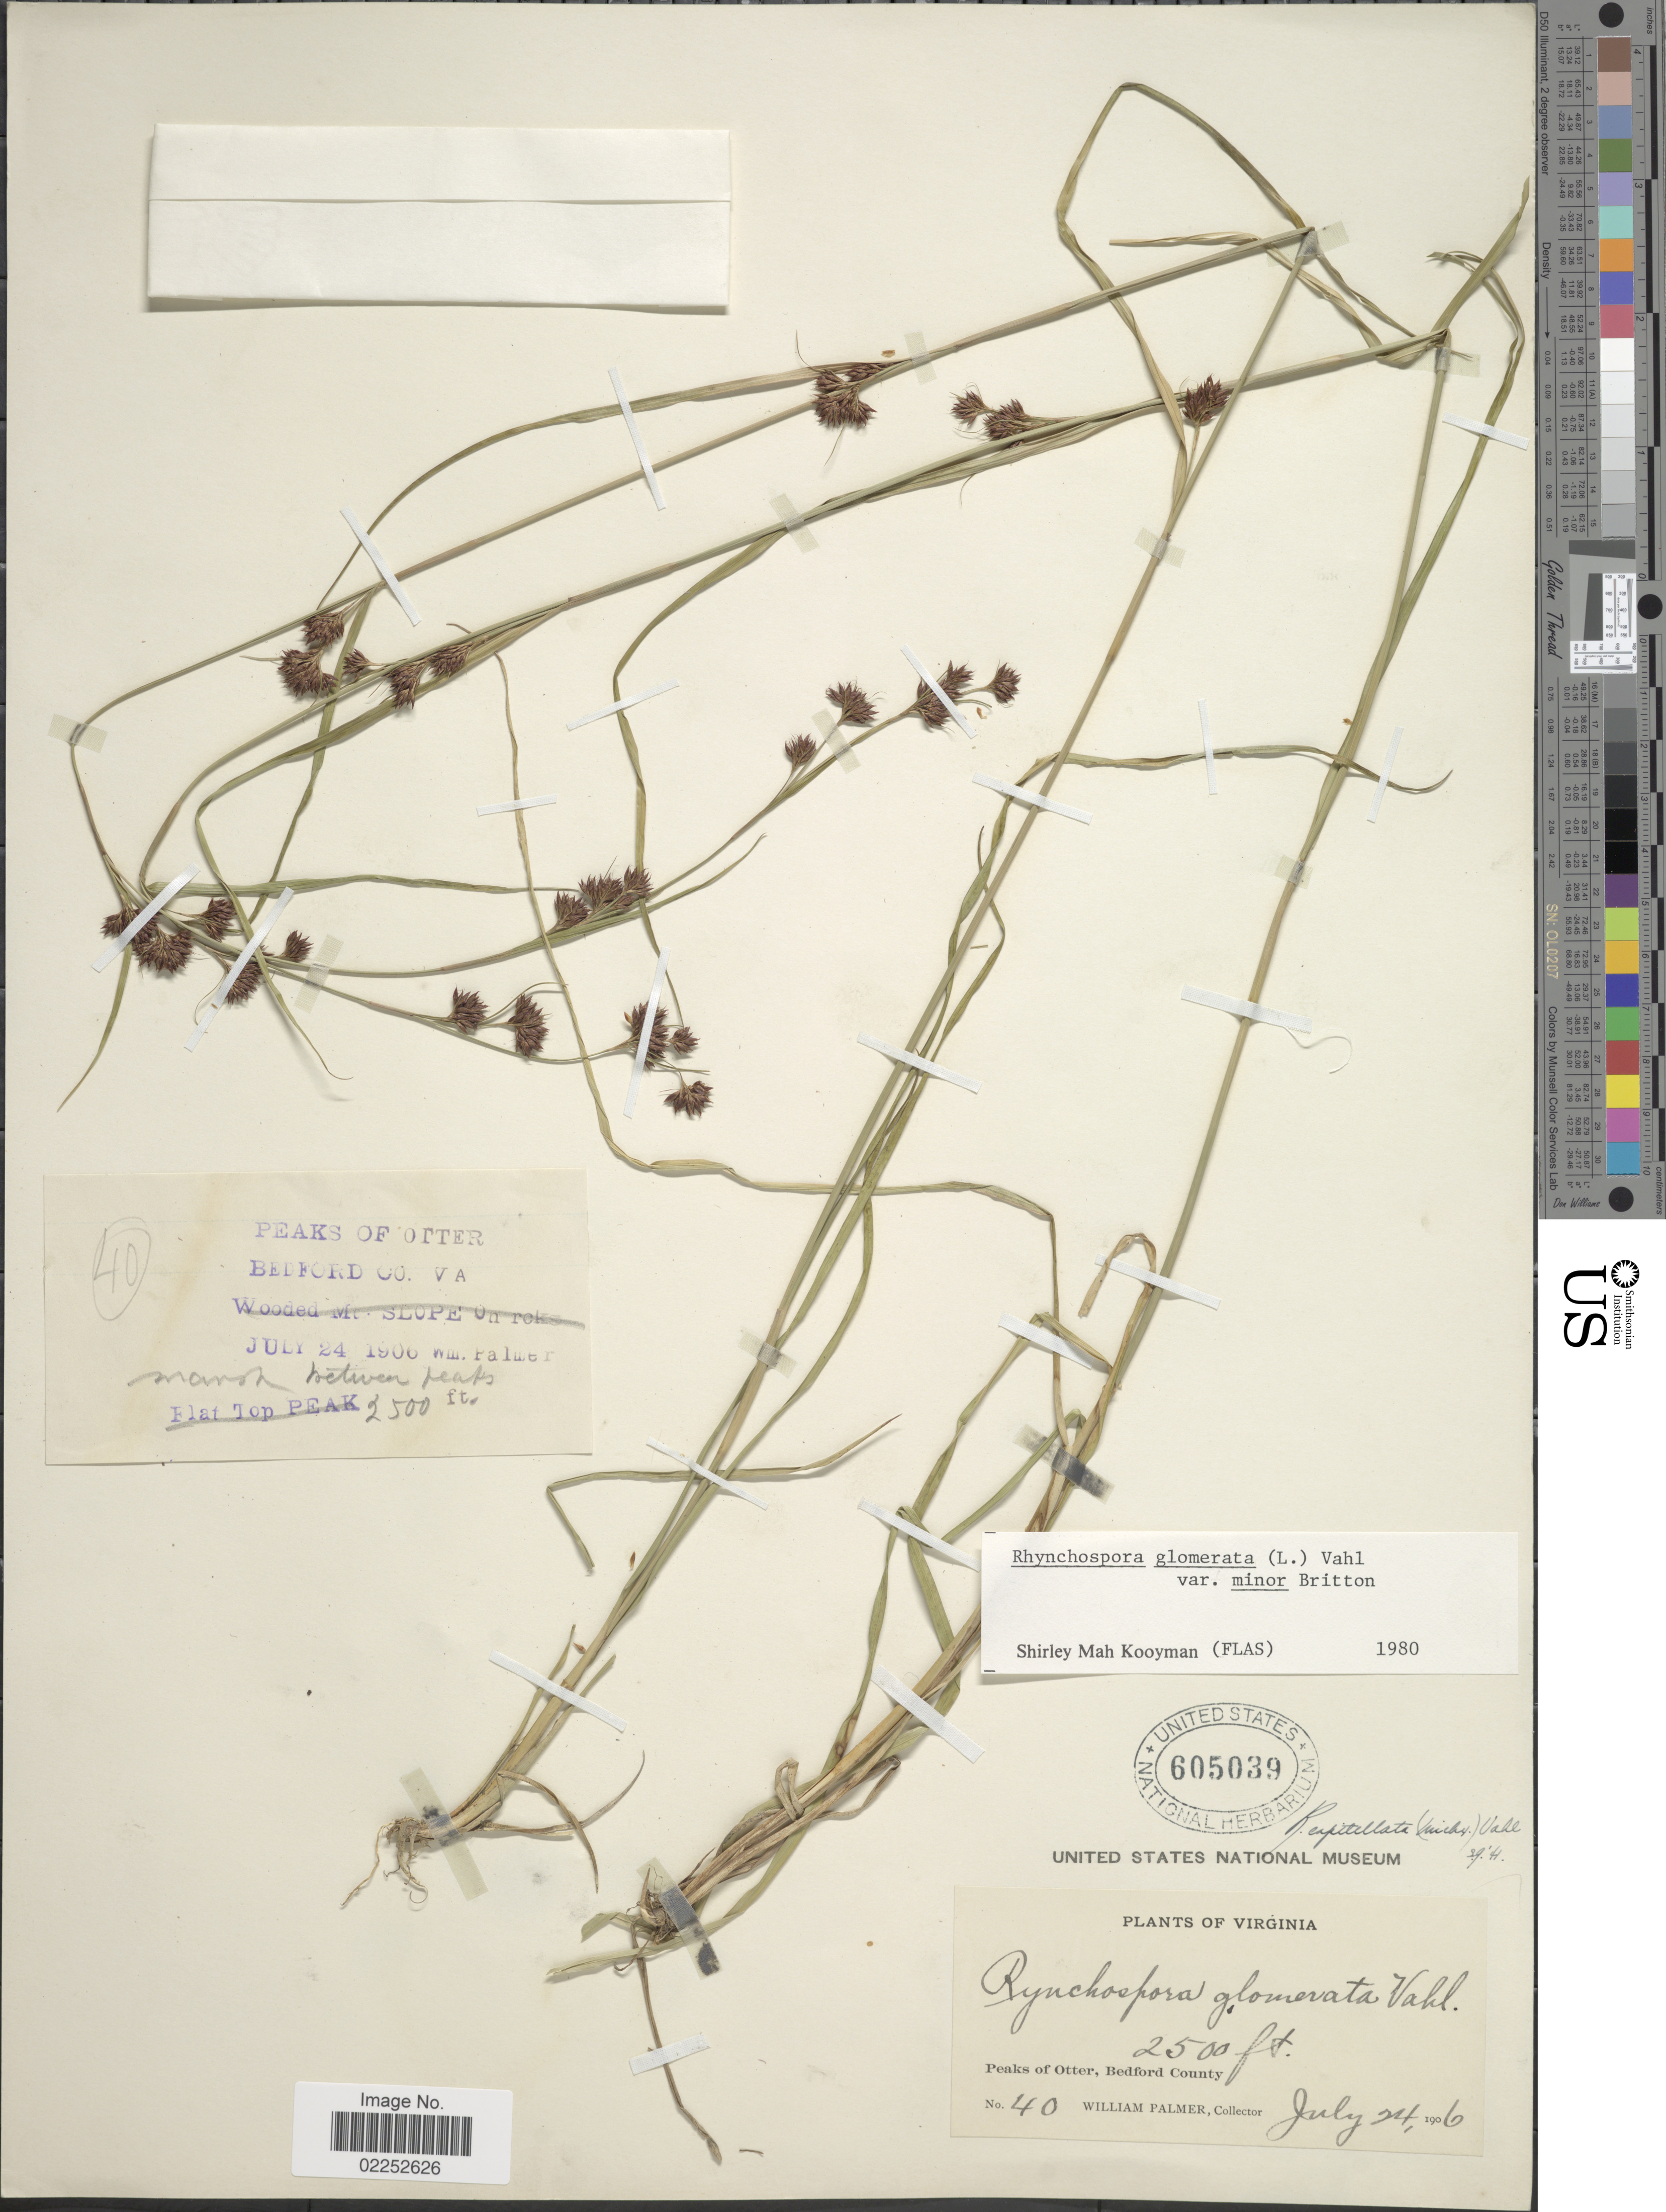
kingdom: Plantae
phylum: Tracheophyta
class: Liliopsida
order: Poales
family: Cyperaceae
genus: Rhynchospora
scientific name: Rhynchospora capitellata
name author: (Michx.) Vahl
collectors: W. Palmer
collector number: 40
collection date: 1906-07-24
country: United States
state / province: Virginia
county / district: Bedford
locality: Peaks of Otter, Bedford County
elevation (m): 762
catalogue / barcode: US 605039